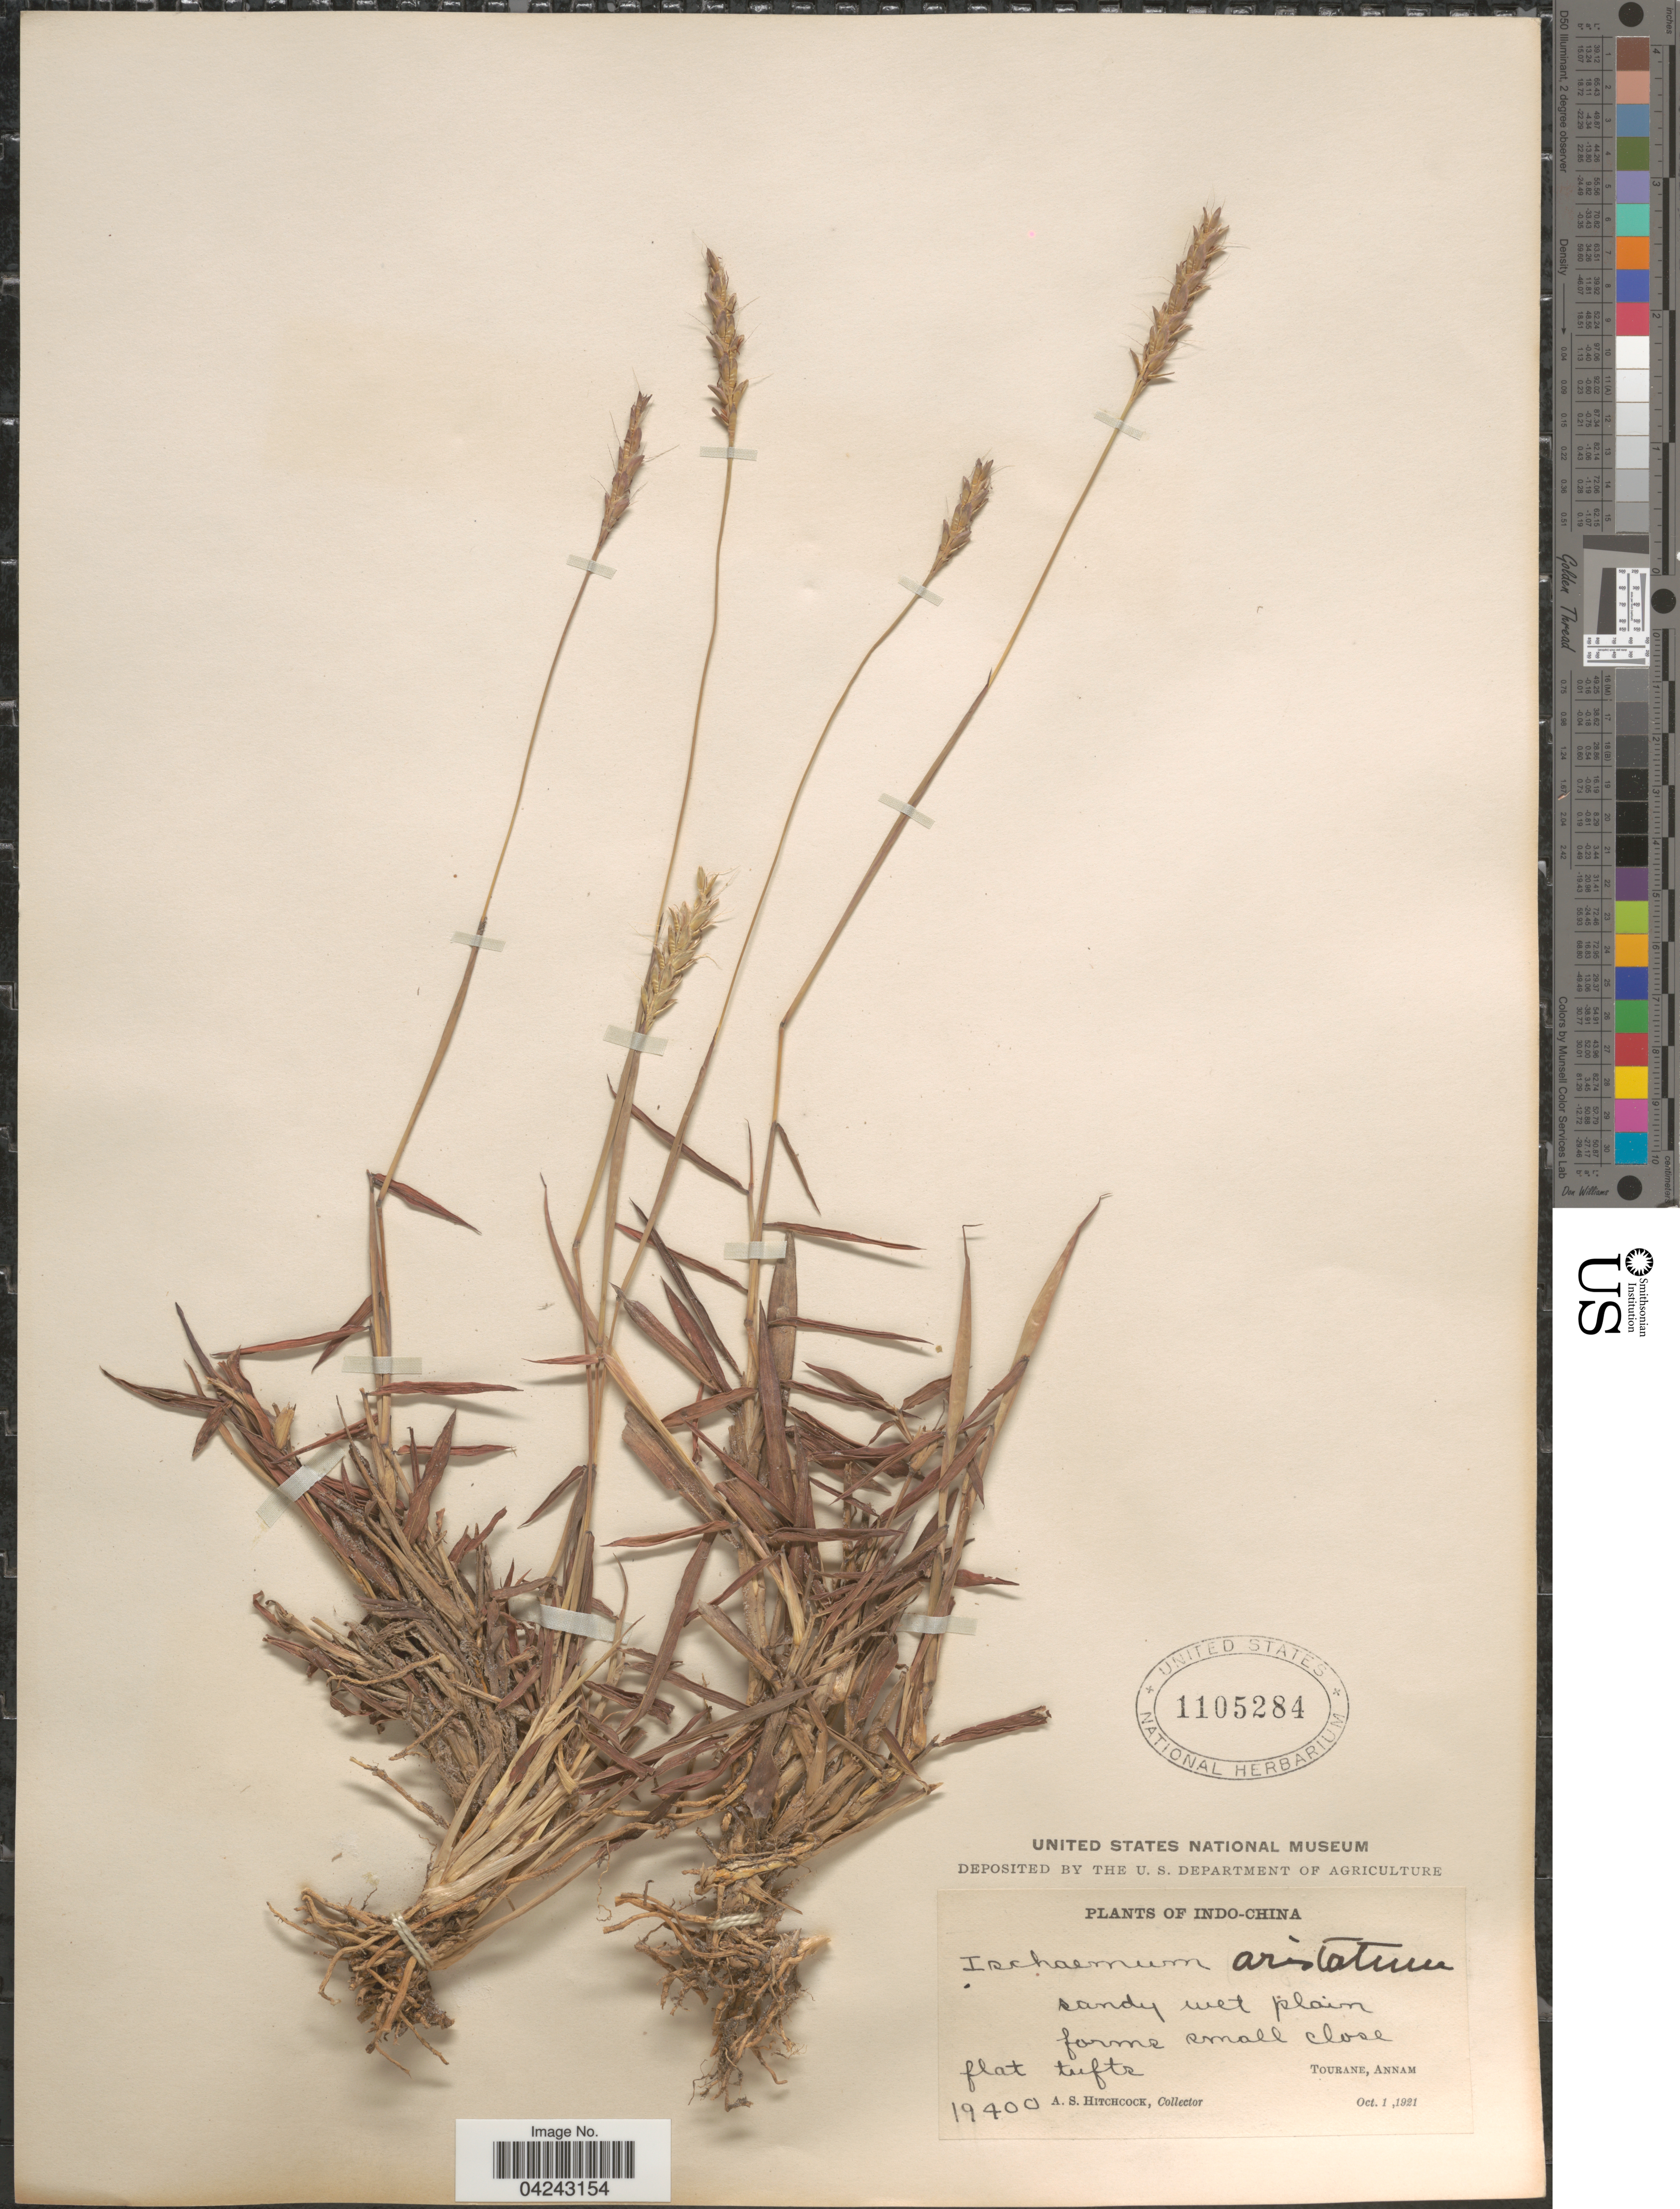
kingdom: Plantae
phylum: Tracheophyta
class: Liliopsida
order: Poales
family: Poaceae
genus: Ischaemum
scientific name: Ischaemum aristatum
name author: L.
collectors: A. S. Hitchcock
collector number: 19400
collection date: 1921-10-01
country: Vietnam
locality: Tourane, Annam.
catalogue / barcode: US 1105284